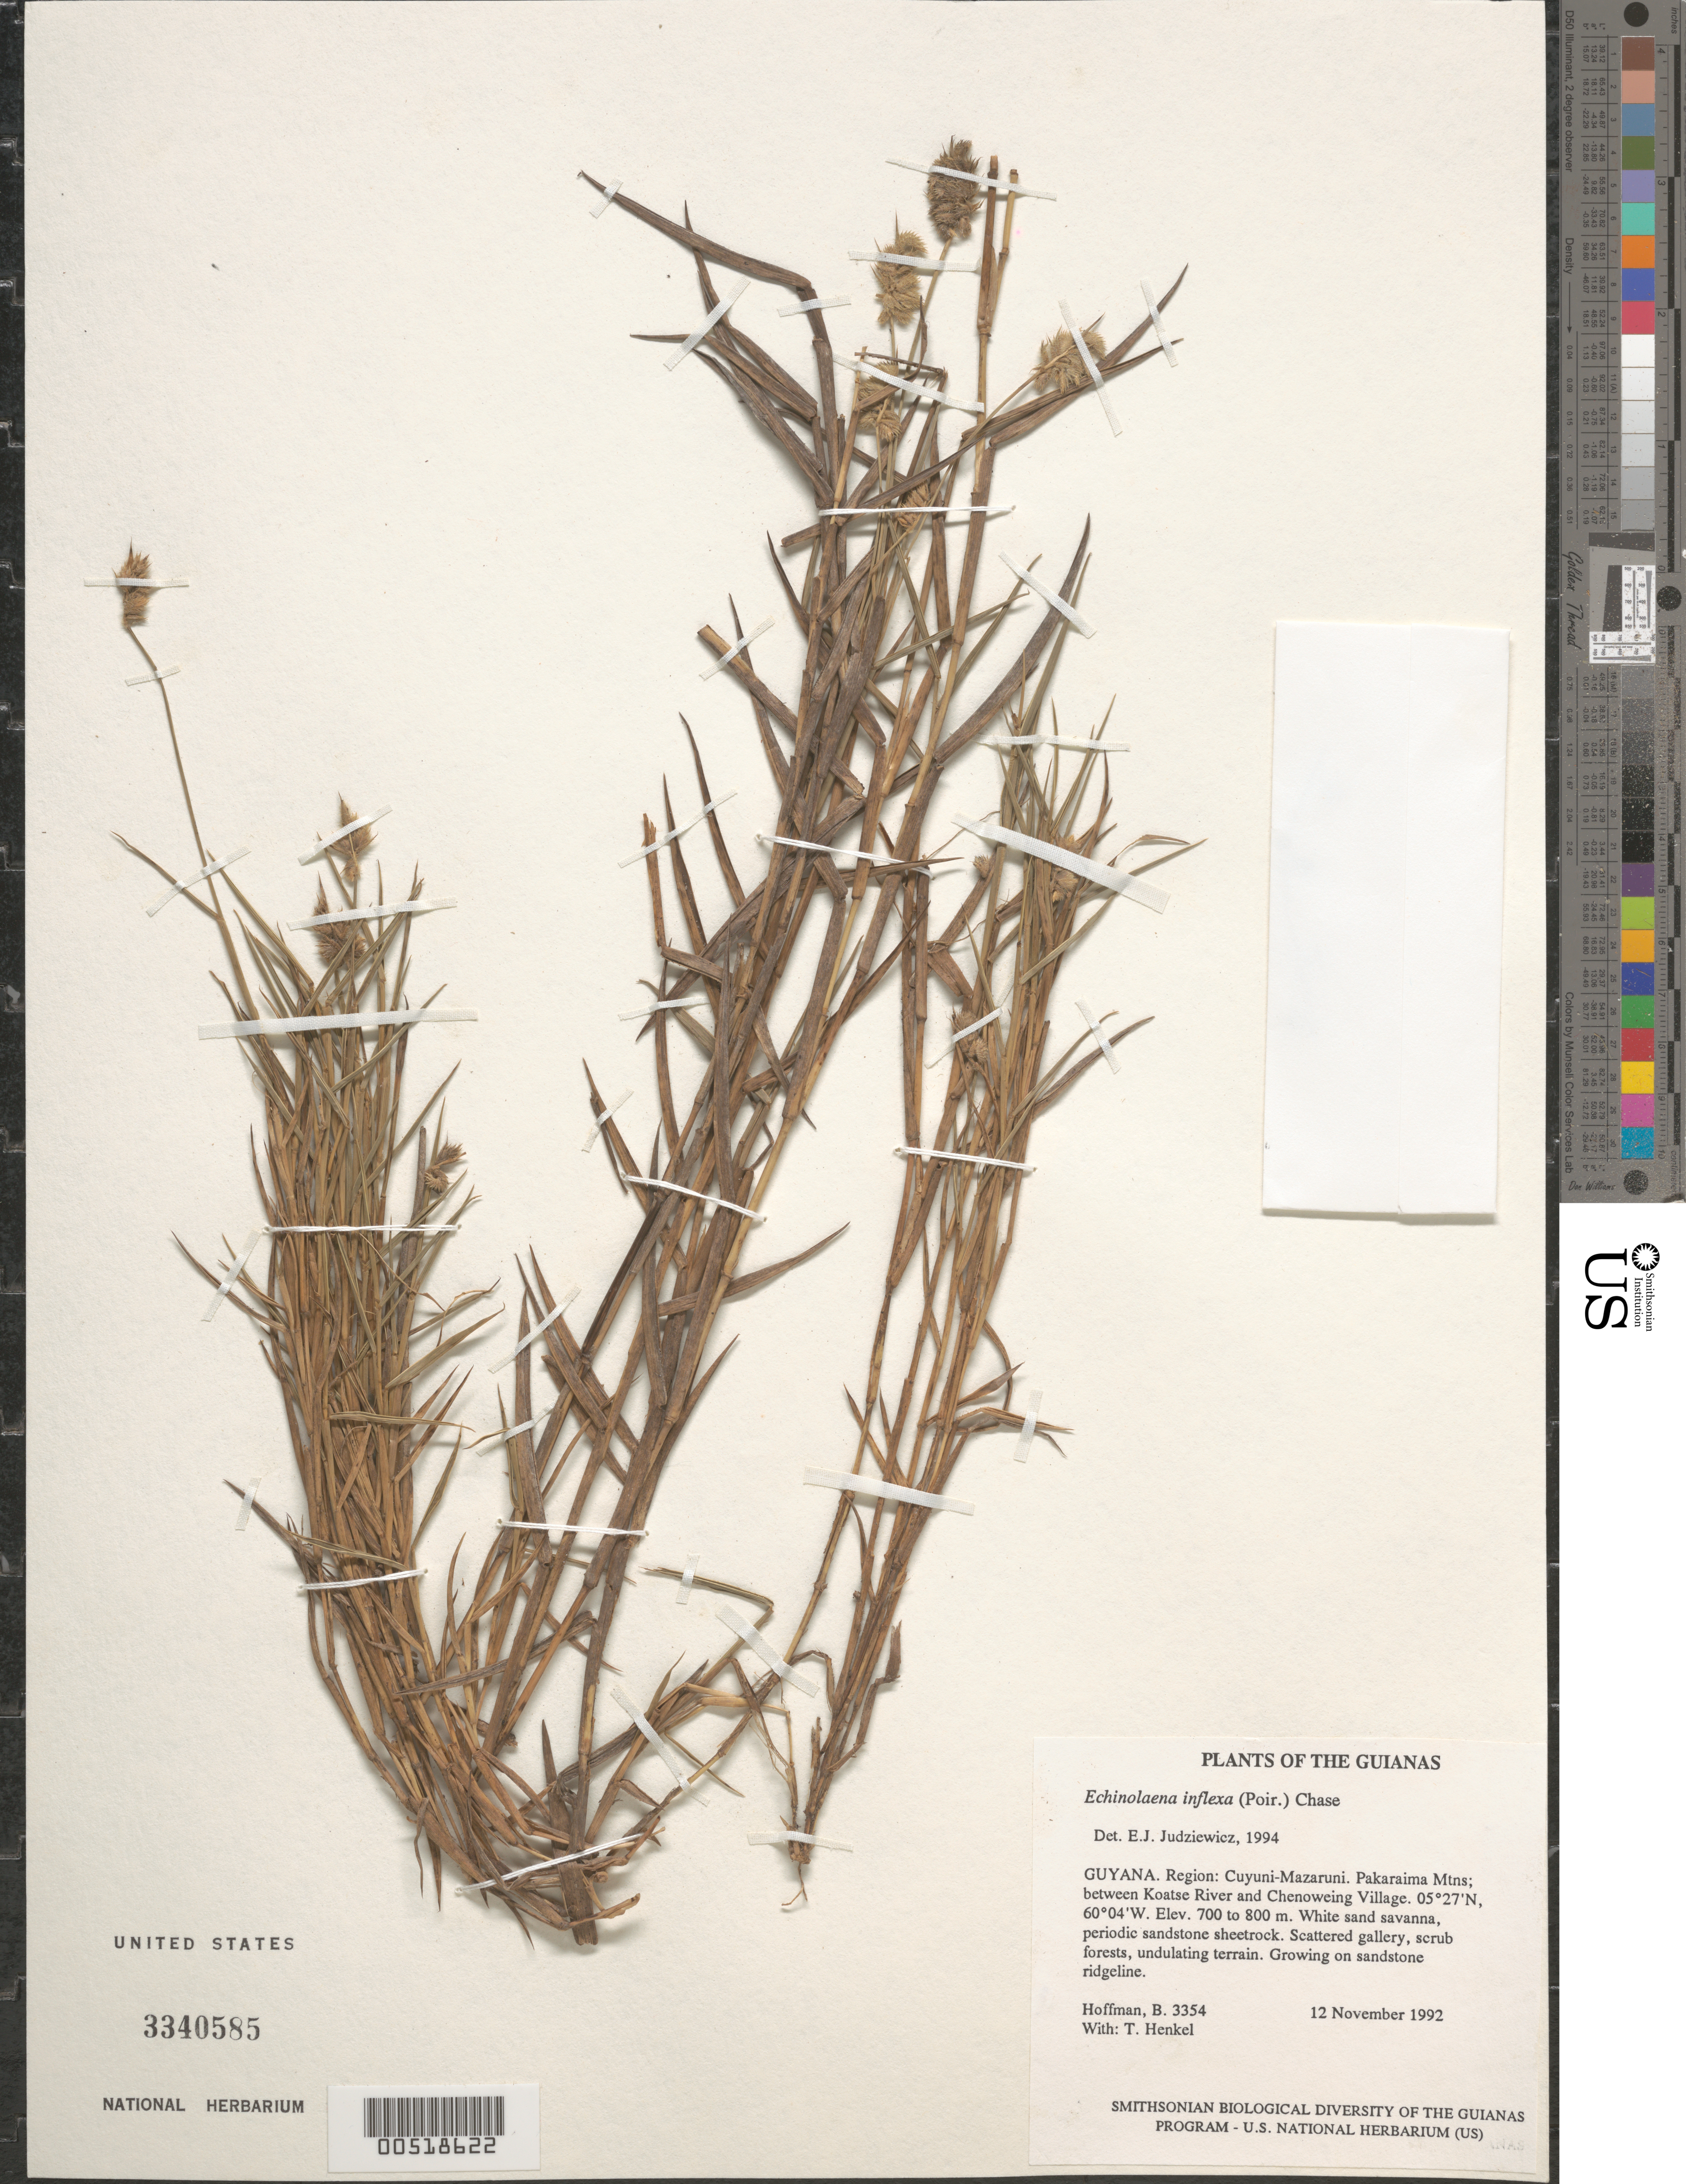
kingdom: Plantae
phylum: Tracheophyta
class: Liliopsida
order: Poales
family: Poaceae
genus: Echinolaena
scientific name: Echinolaena inflexa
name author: (Poir.) Chase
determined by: Judziewicz, E. J.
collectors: B. Hoffman & T. Henkel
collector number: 3354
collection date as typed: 12 November 1992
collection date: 1992-11-12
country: Guyana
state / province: Cuyuni-Mazaruni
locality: Pakaraima Mountains; between Koatse River and Chenoweing village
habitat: White sand savanna, periodic sandstone sheetrock. Scattered gallery, scrub forests, undulating terrain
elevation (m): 700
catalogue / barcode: US 3340585